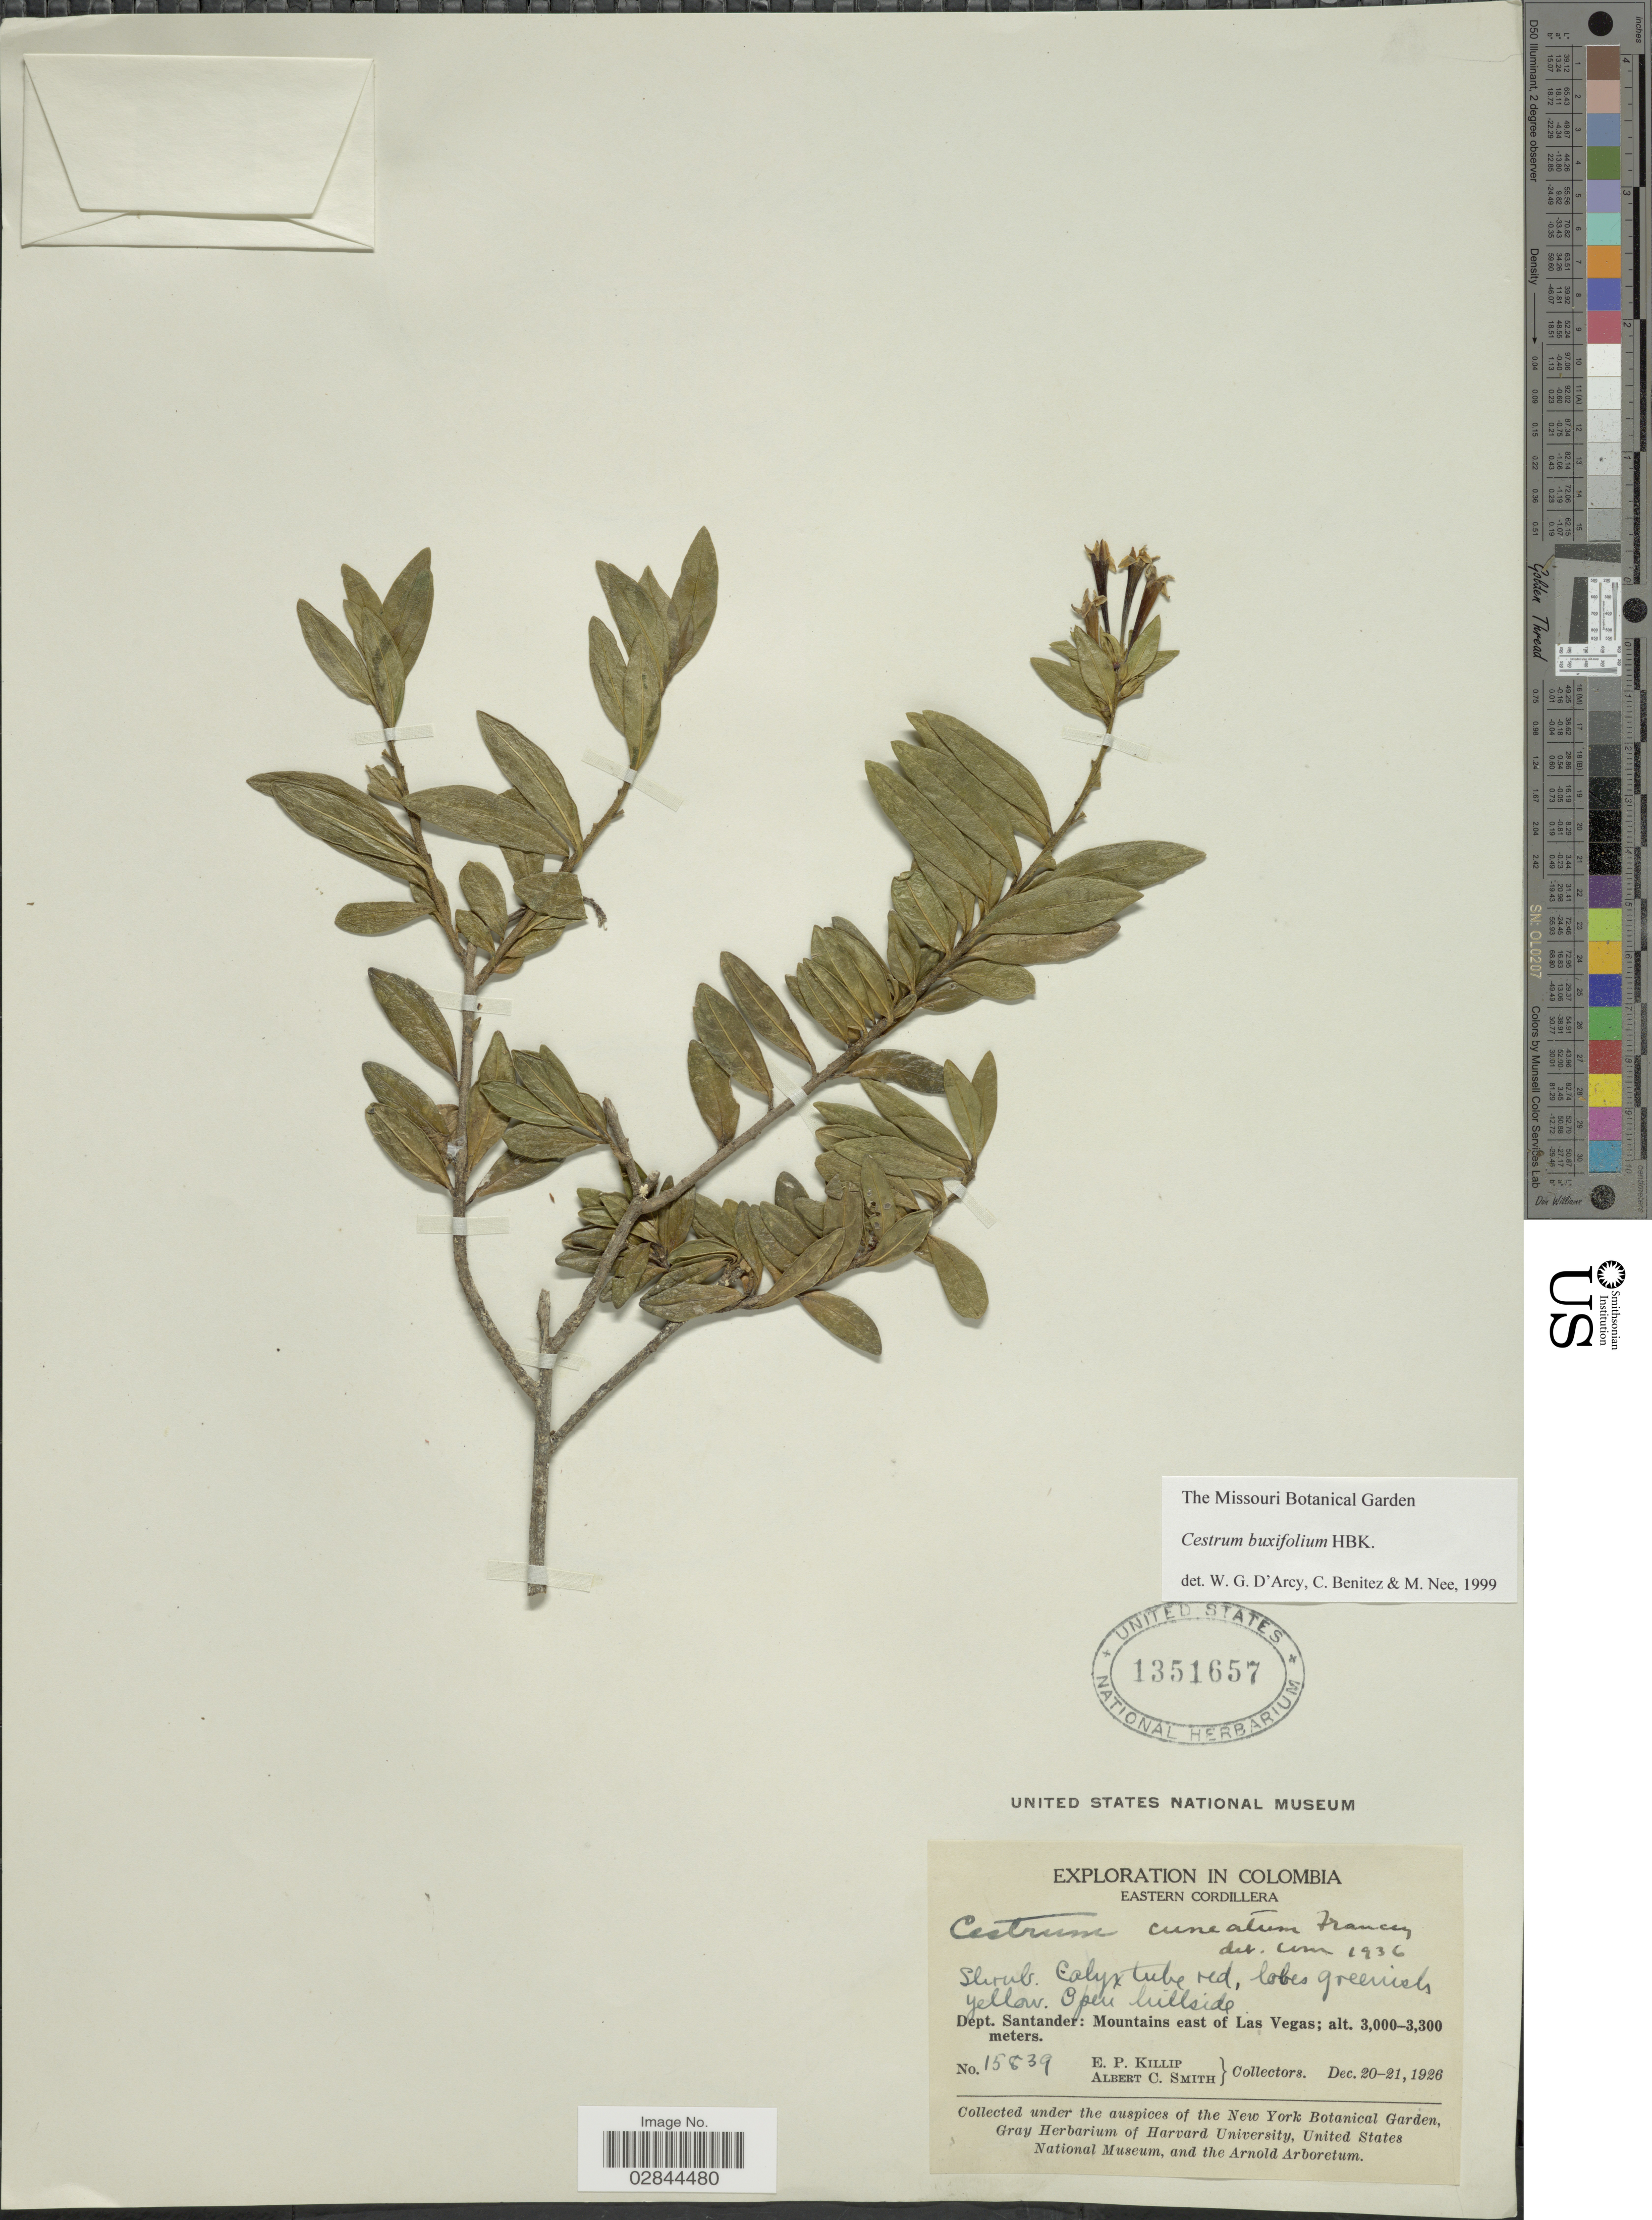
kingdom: Plantae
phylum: Tracheophyta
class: Magnoliopsida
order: Solanales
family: Solanaceae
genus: Cestrum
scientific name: Cestrum buxifolium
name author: Kunth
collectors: E. P. Killip & A. C. Smith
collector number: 15839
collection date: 1926-12-20/1926-12-21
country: Colombia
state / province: Santander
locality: Eastern Cordillera. Dept. Santander: Mountains east of Las Vegas.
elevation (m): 3000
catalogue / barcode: US 1351657